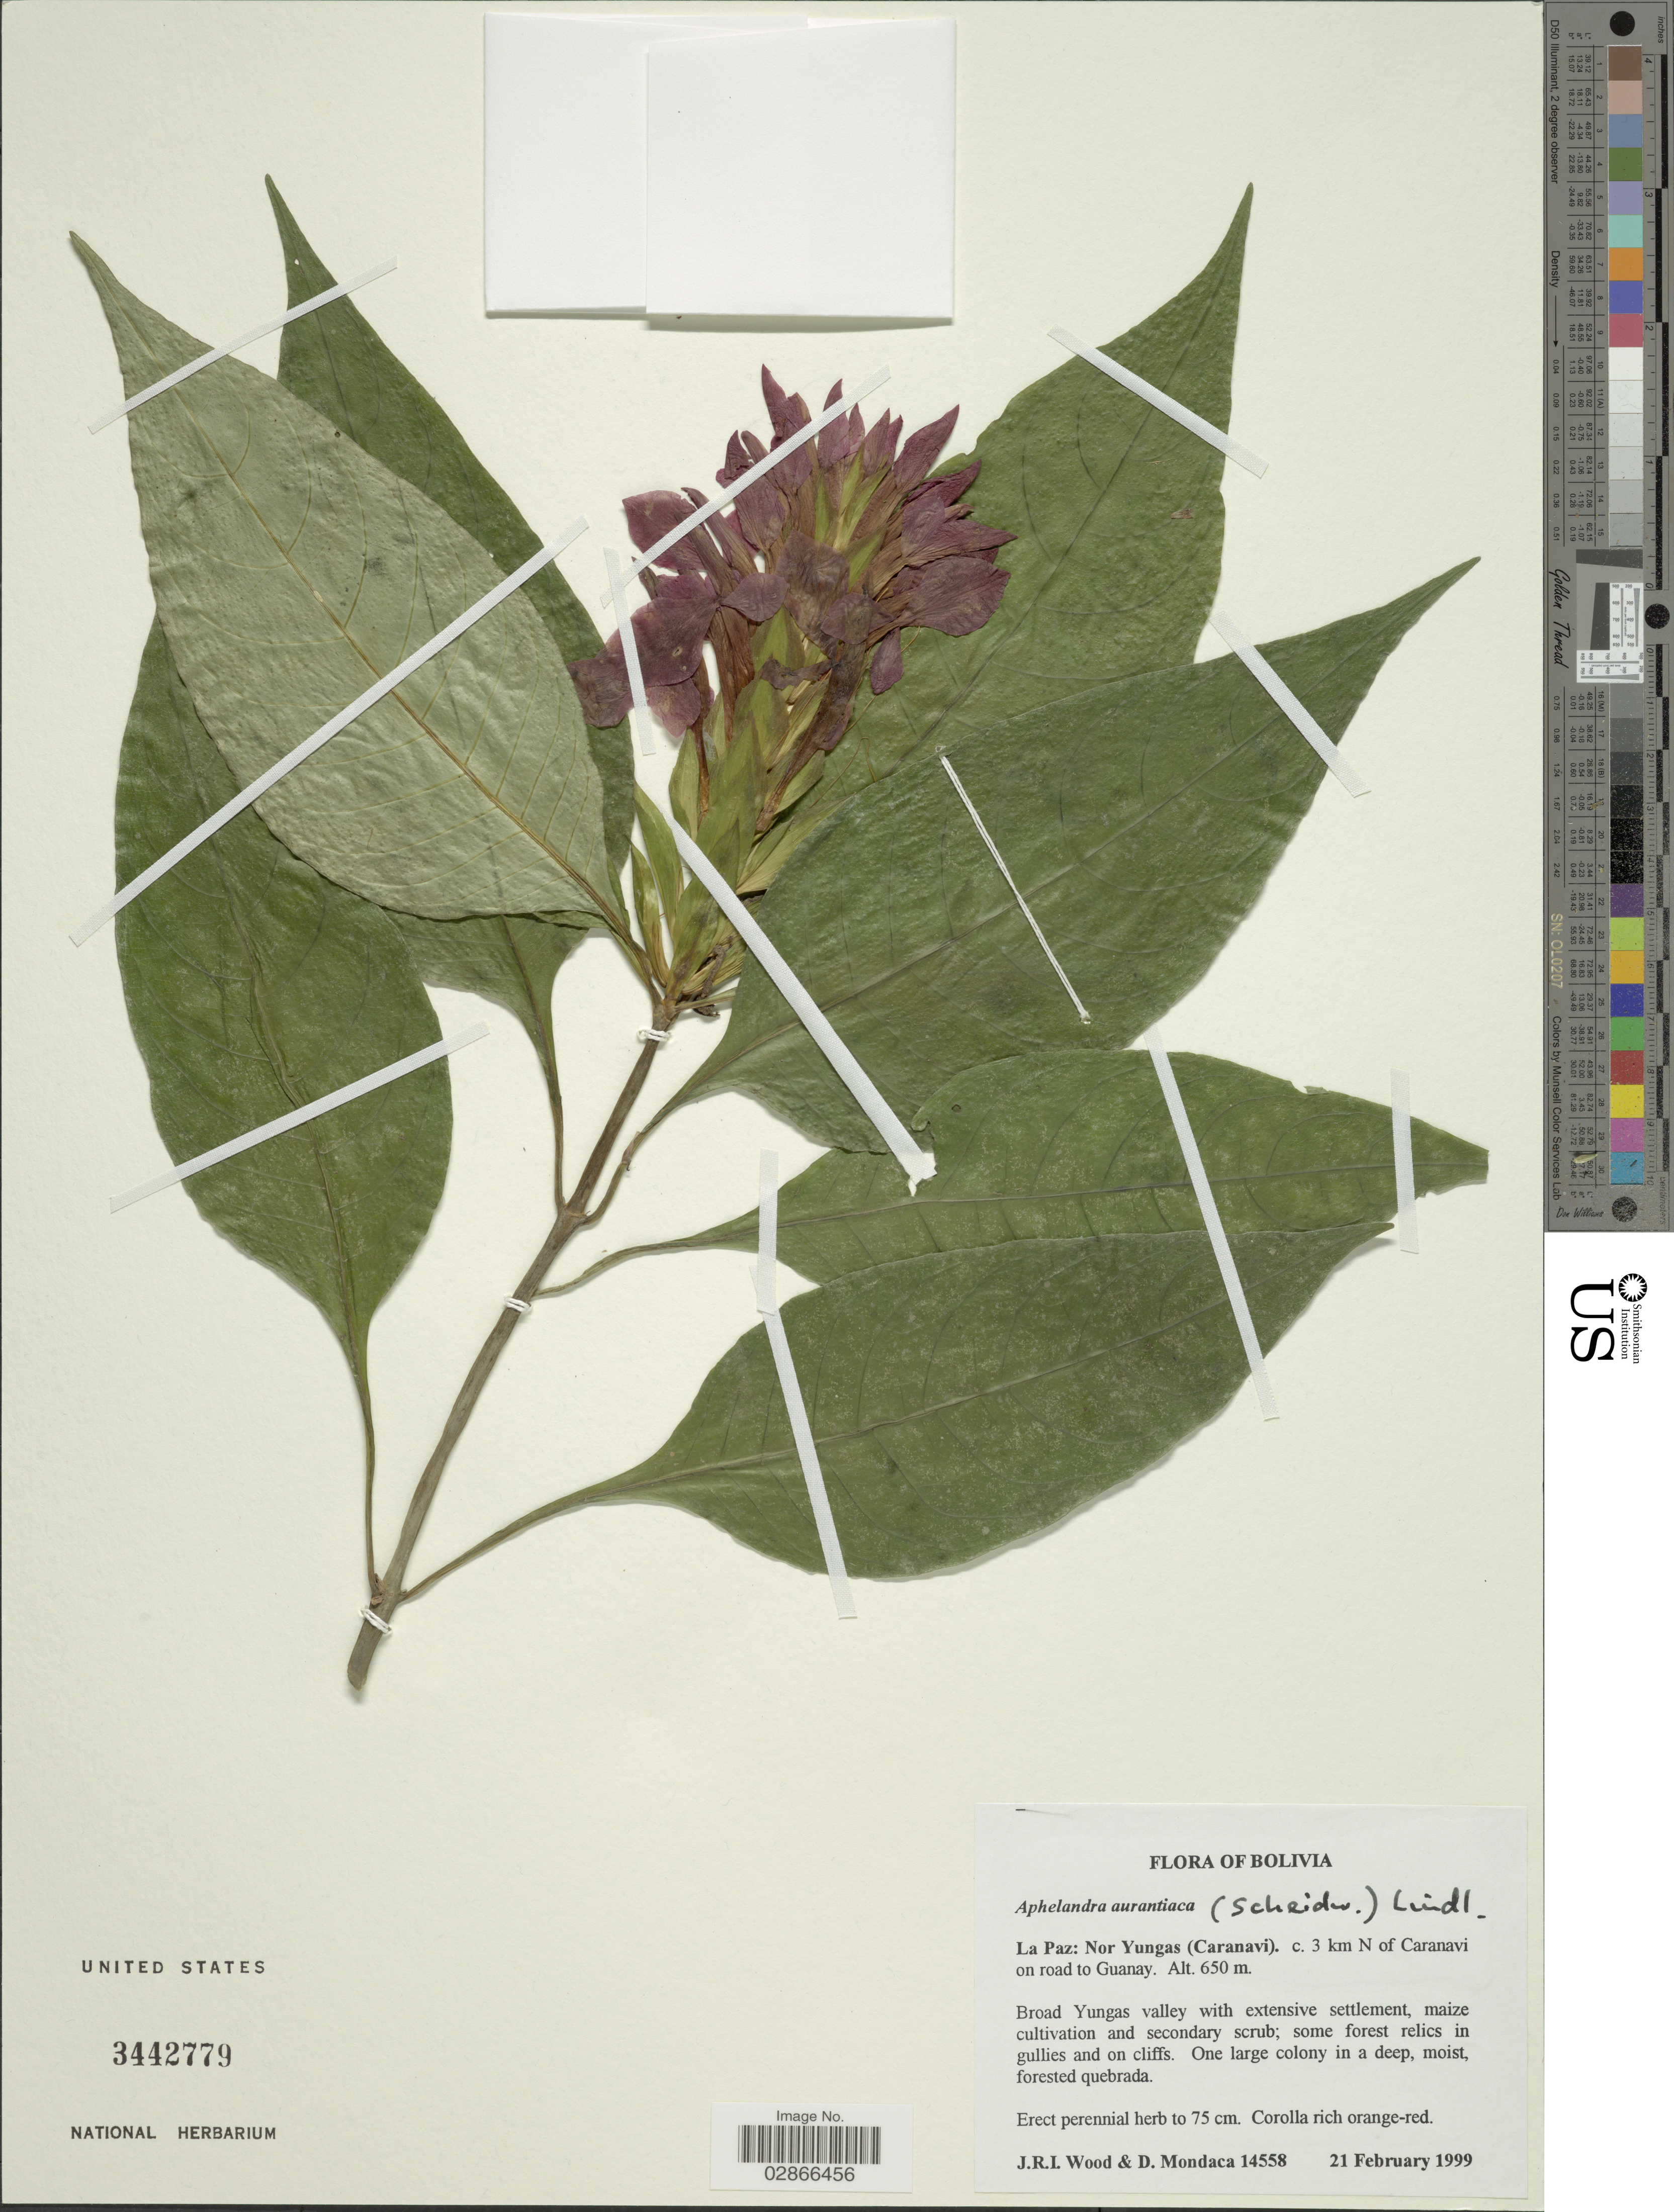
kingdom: Plantae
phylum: Tracheophyta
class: Magnoliopsida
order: Lamiales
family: Acanthaceae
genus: Aphelandra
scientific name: Aphelandra aurantiaca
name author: (Scheidw.) Lindl.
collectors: J. R. I. Wood & D. Mondaca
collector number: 14558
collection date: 1999-02-21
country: Bolivia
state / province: La Paz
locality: Nor Yungas (Caranavi). c. 3 km N of Caranavi on road to Guanay.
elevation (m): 650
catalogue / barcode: US 3442779